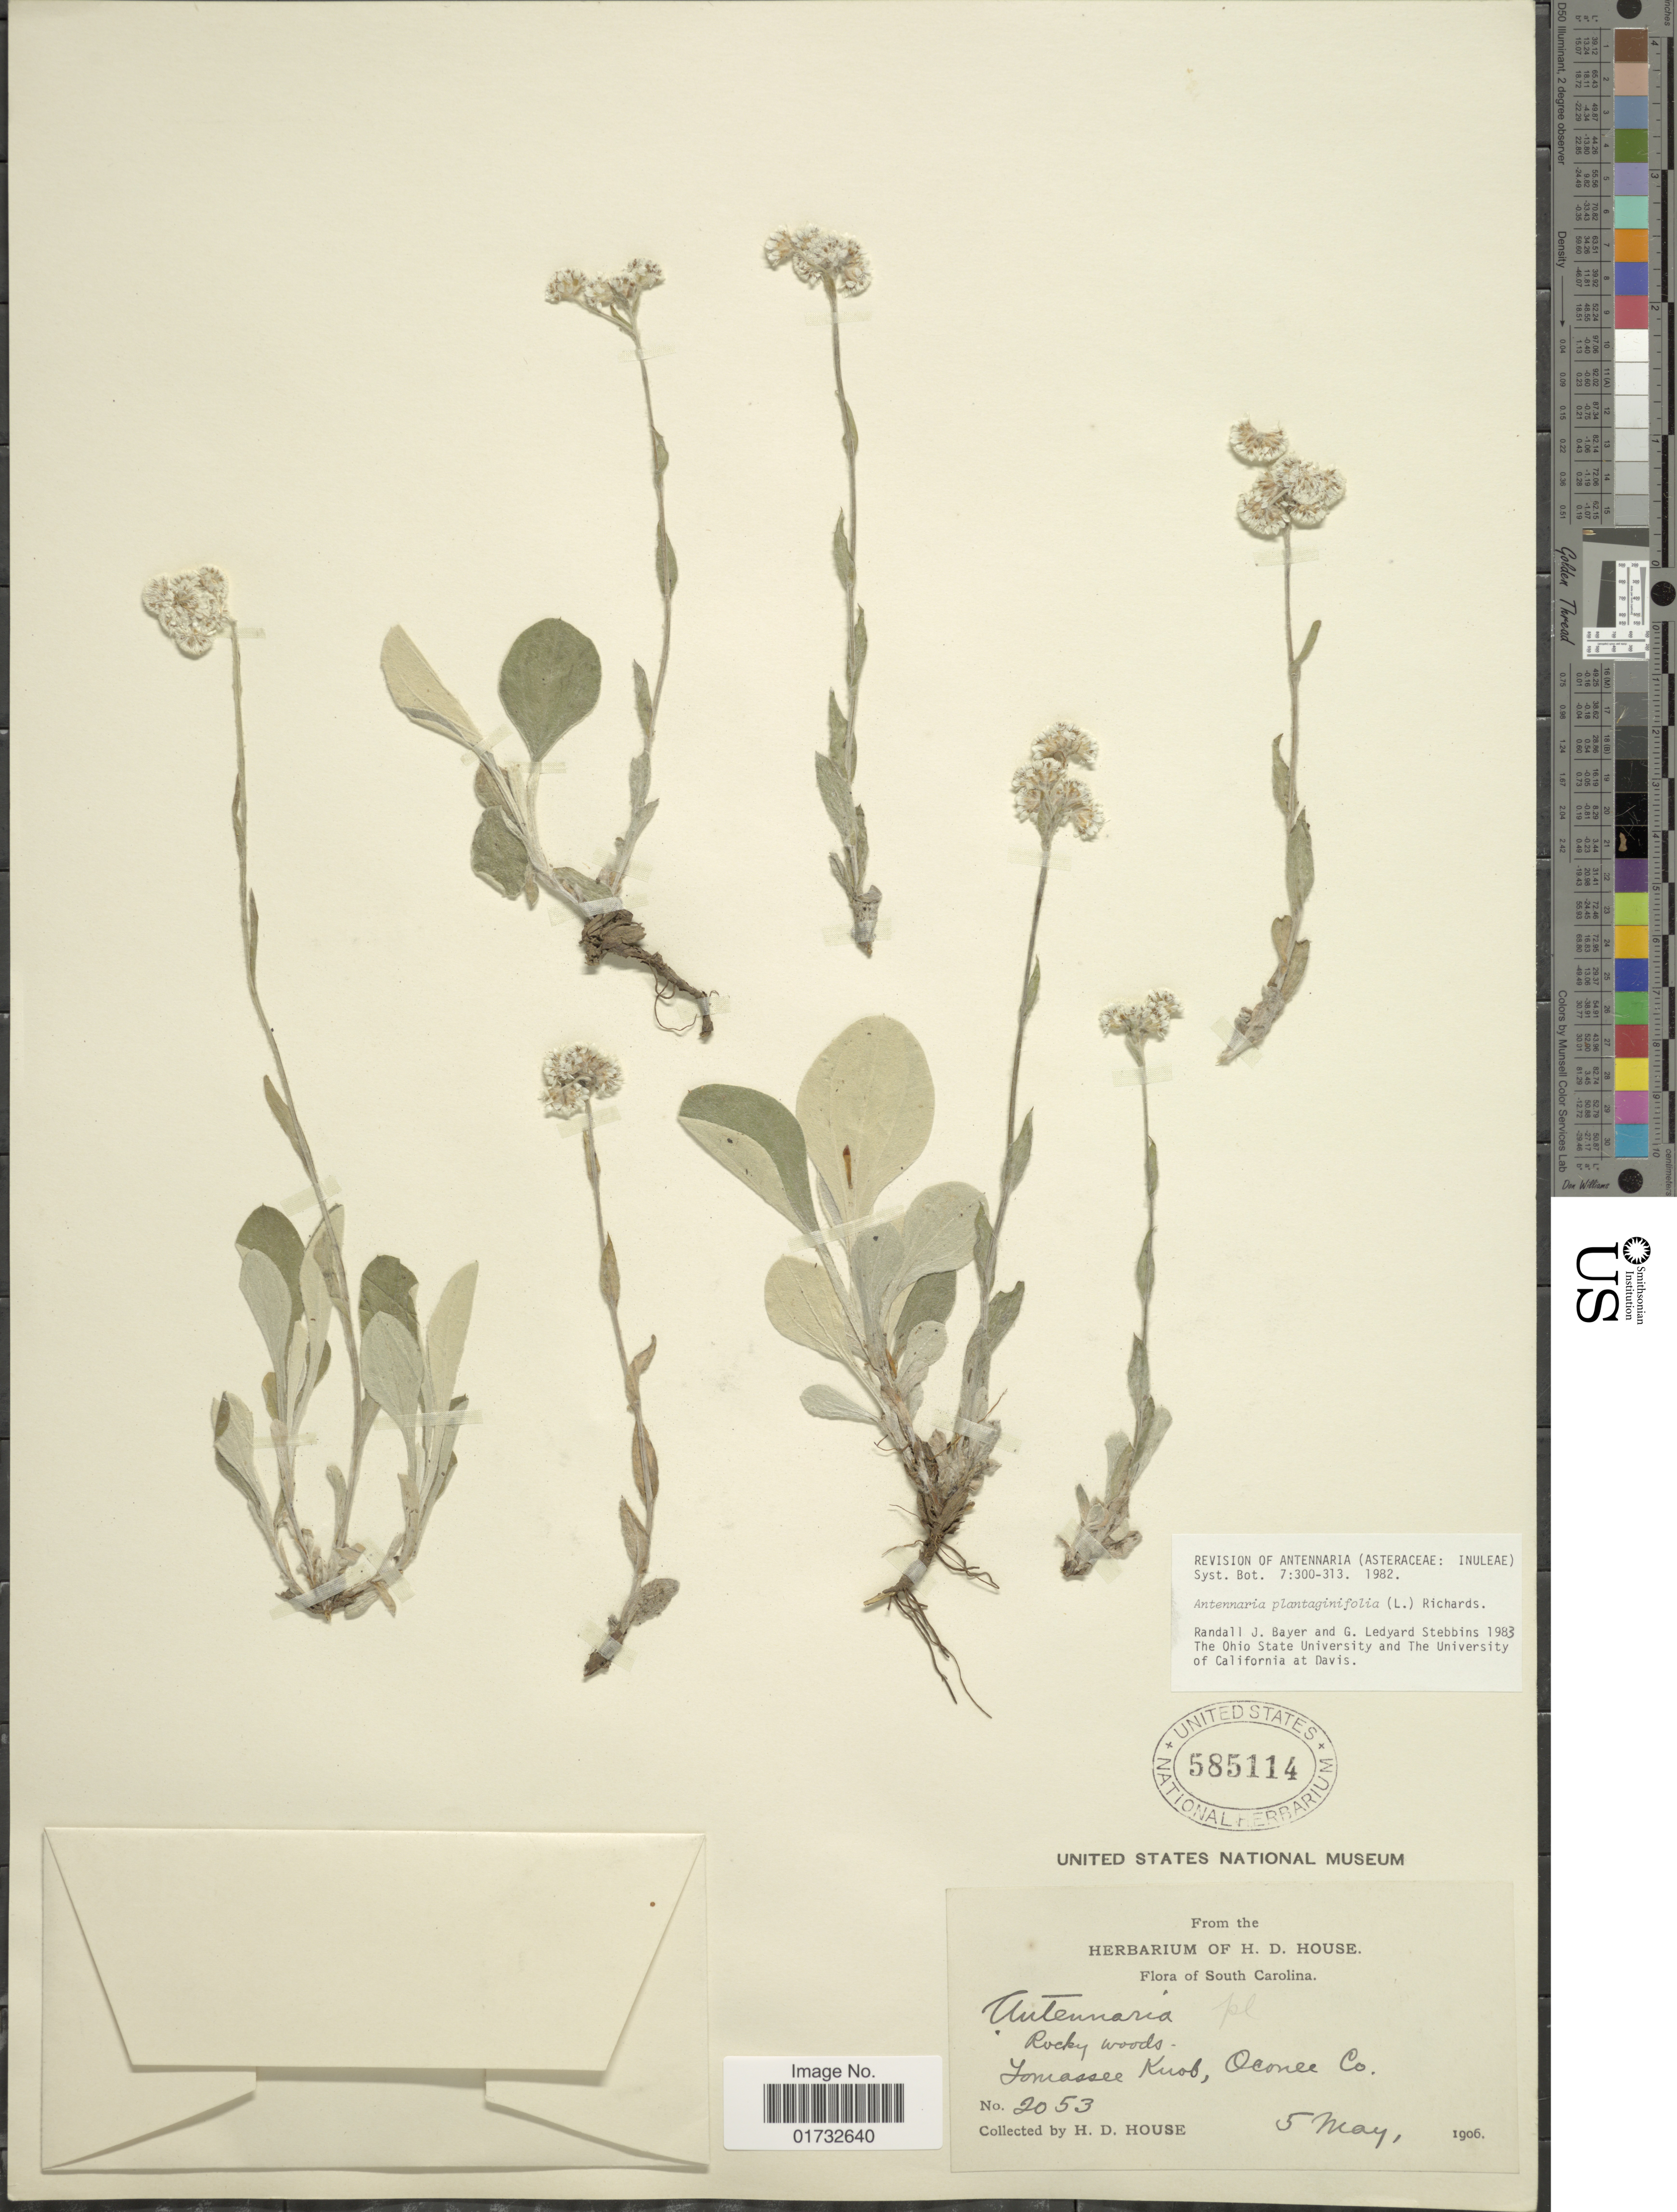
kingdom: Plantae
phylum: Tracheophyta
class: Magnoliopsida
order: Asterales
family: Asteraceae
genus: Antennaria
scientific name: Antennaria plantaginifolia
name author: (L.) Richardson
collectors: H. D. House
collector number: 2053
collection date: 1906-05-05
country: United States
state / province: South Carolina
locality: Tomassee Knob, Oconee Co.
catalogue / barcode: US 585114